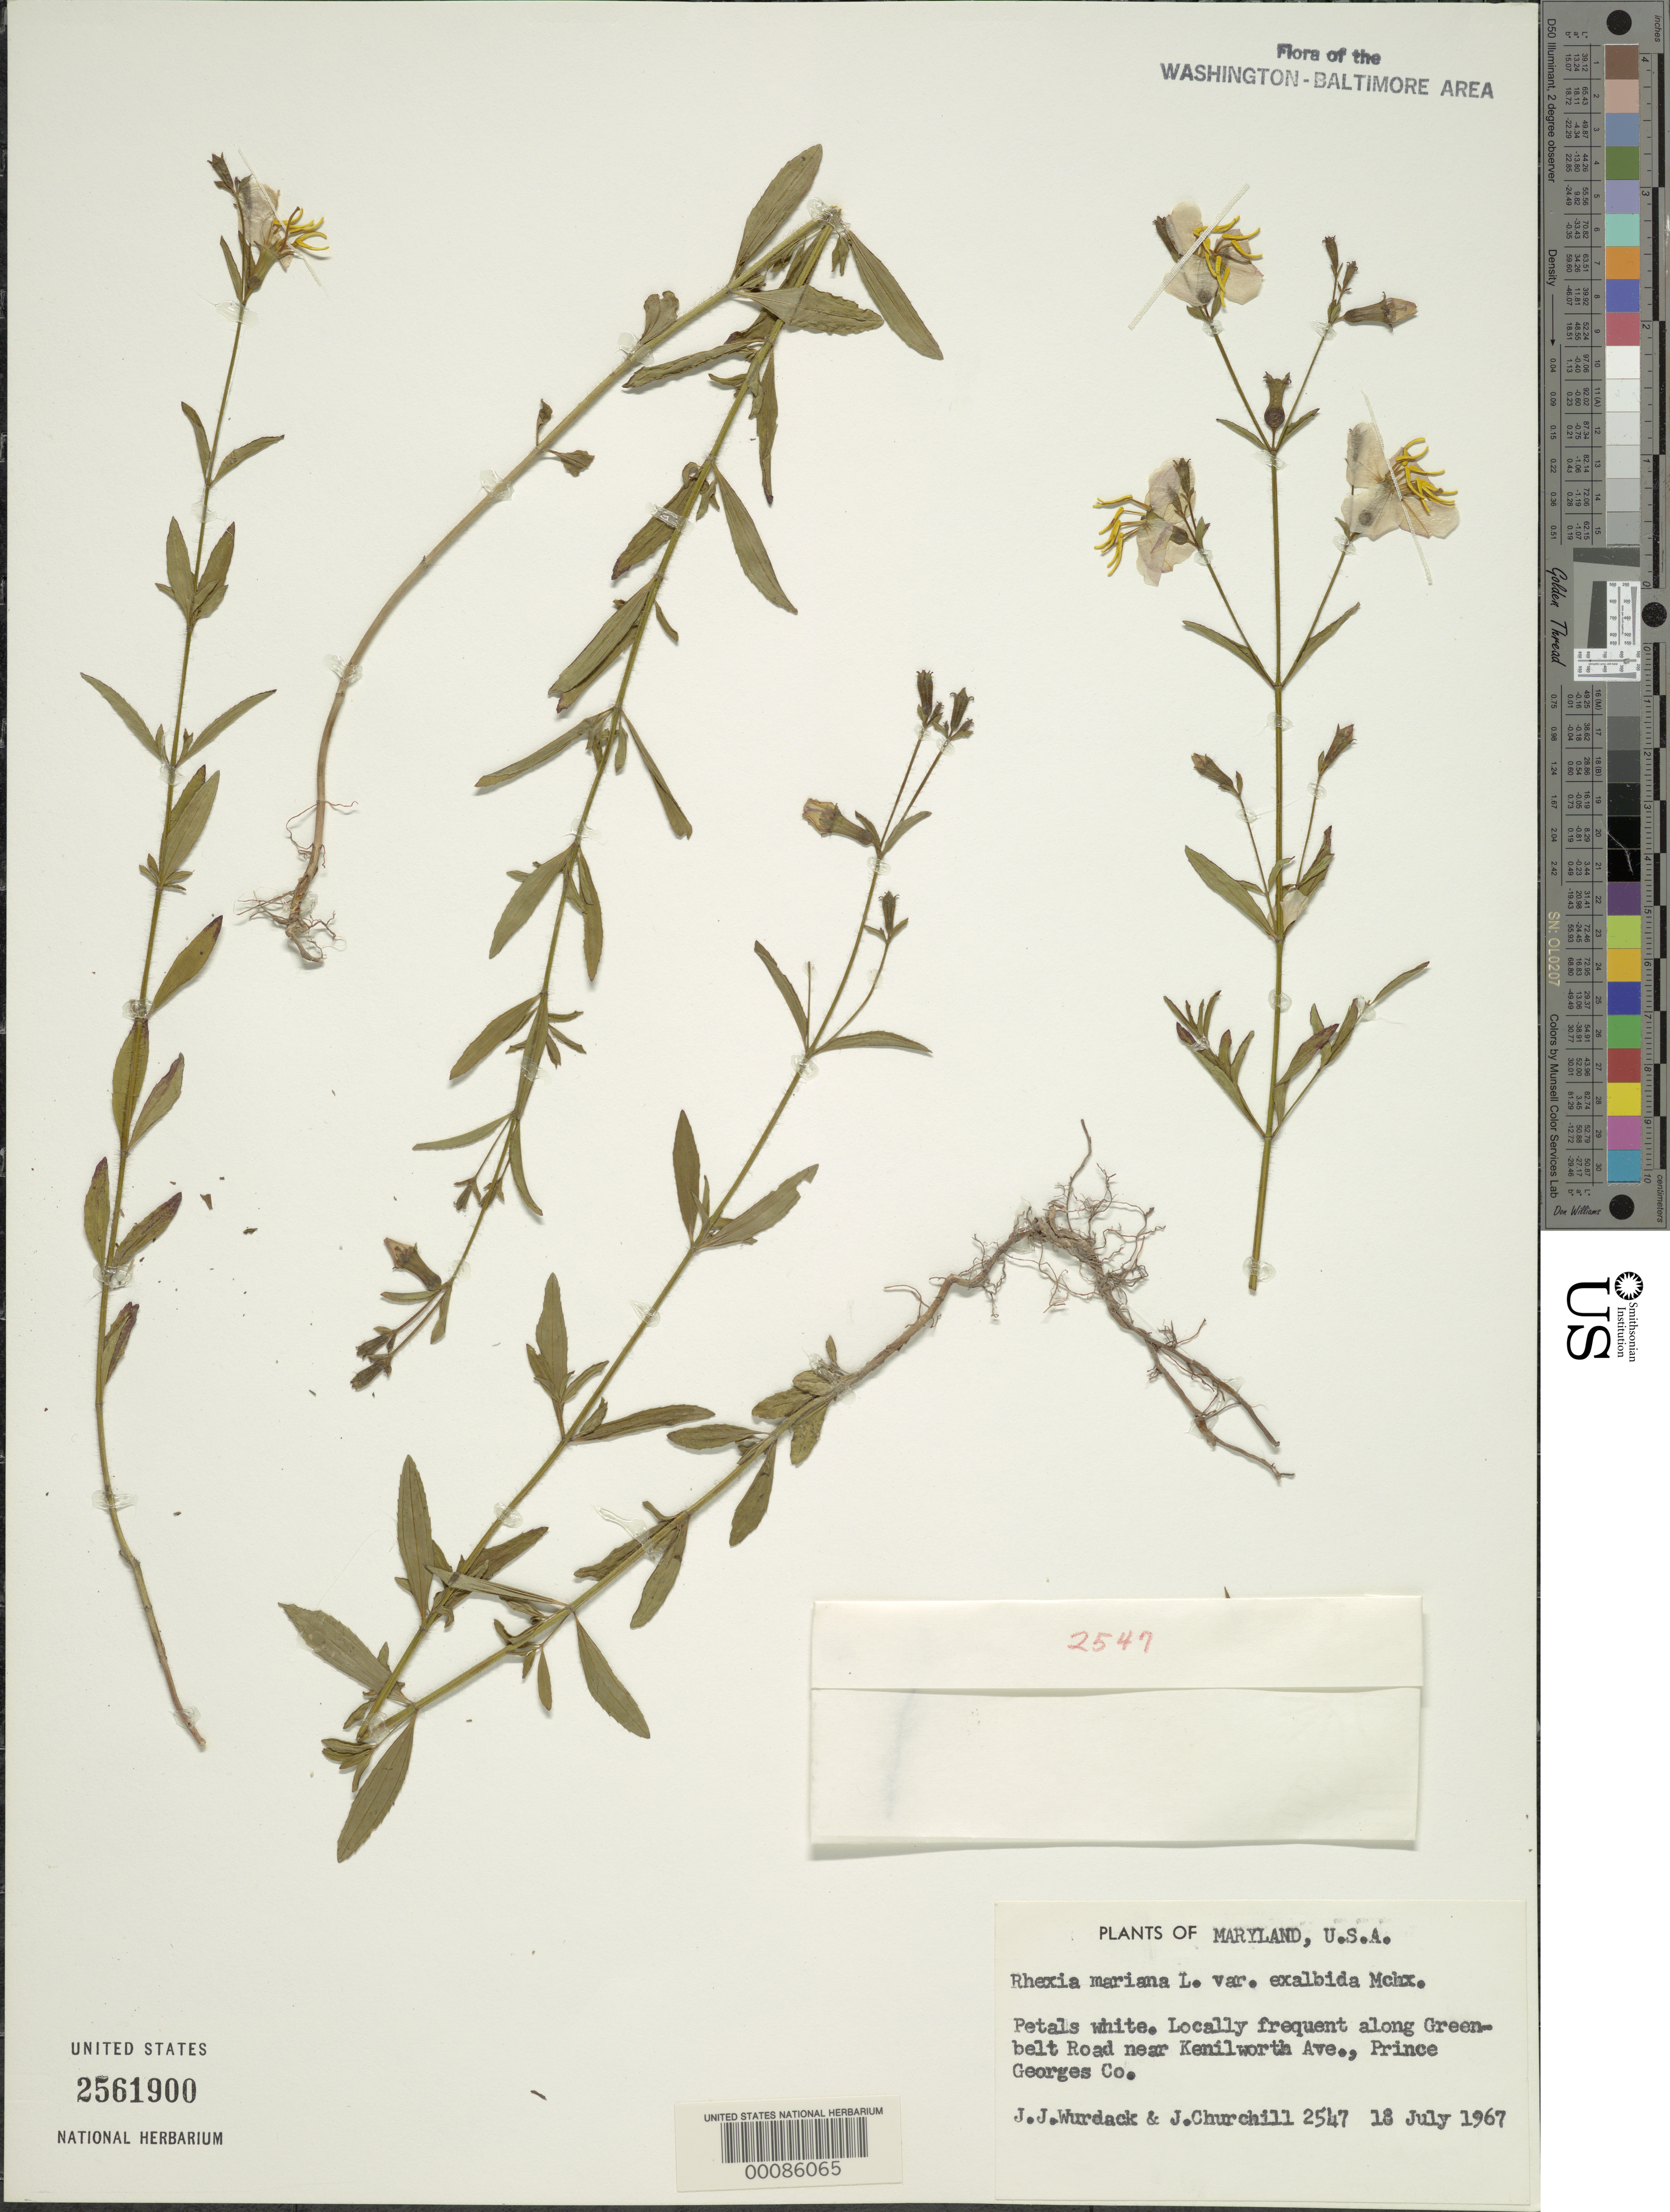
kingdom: Plantae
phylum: Tracheophyta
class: Magnoliopsida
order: Myrtales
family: Melastomataceae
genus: Rhexia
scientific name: Rhexia mariana var. exalbida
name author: Michx.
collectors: J. J. Wurdack & J. Churchill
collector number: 2547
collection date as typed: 18 Jul 1967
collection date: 1967-07-18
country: United States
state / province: Maryland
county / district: Prince George's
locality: Greenbelt Road near Kenilworth Ave.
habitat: Roadside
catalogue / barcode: US 2561900